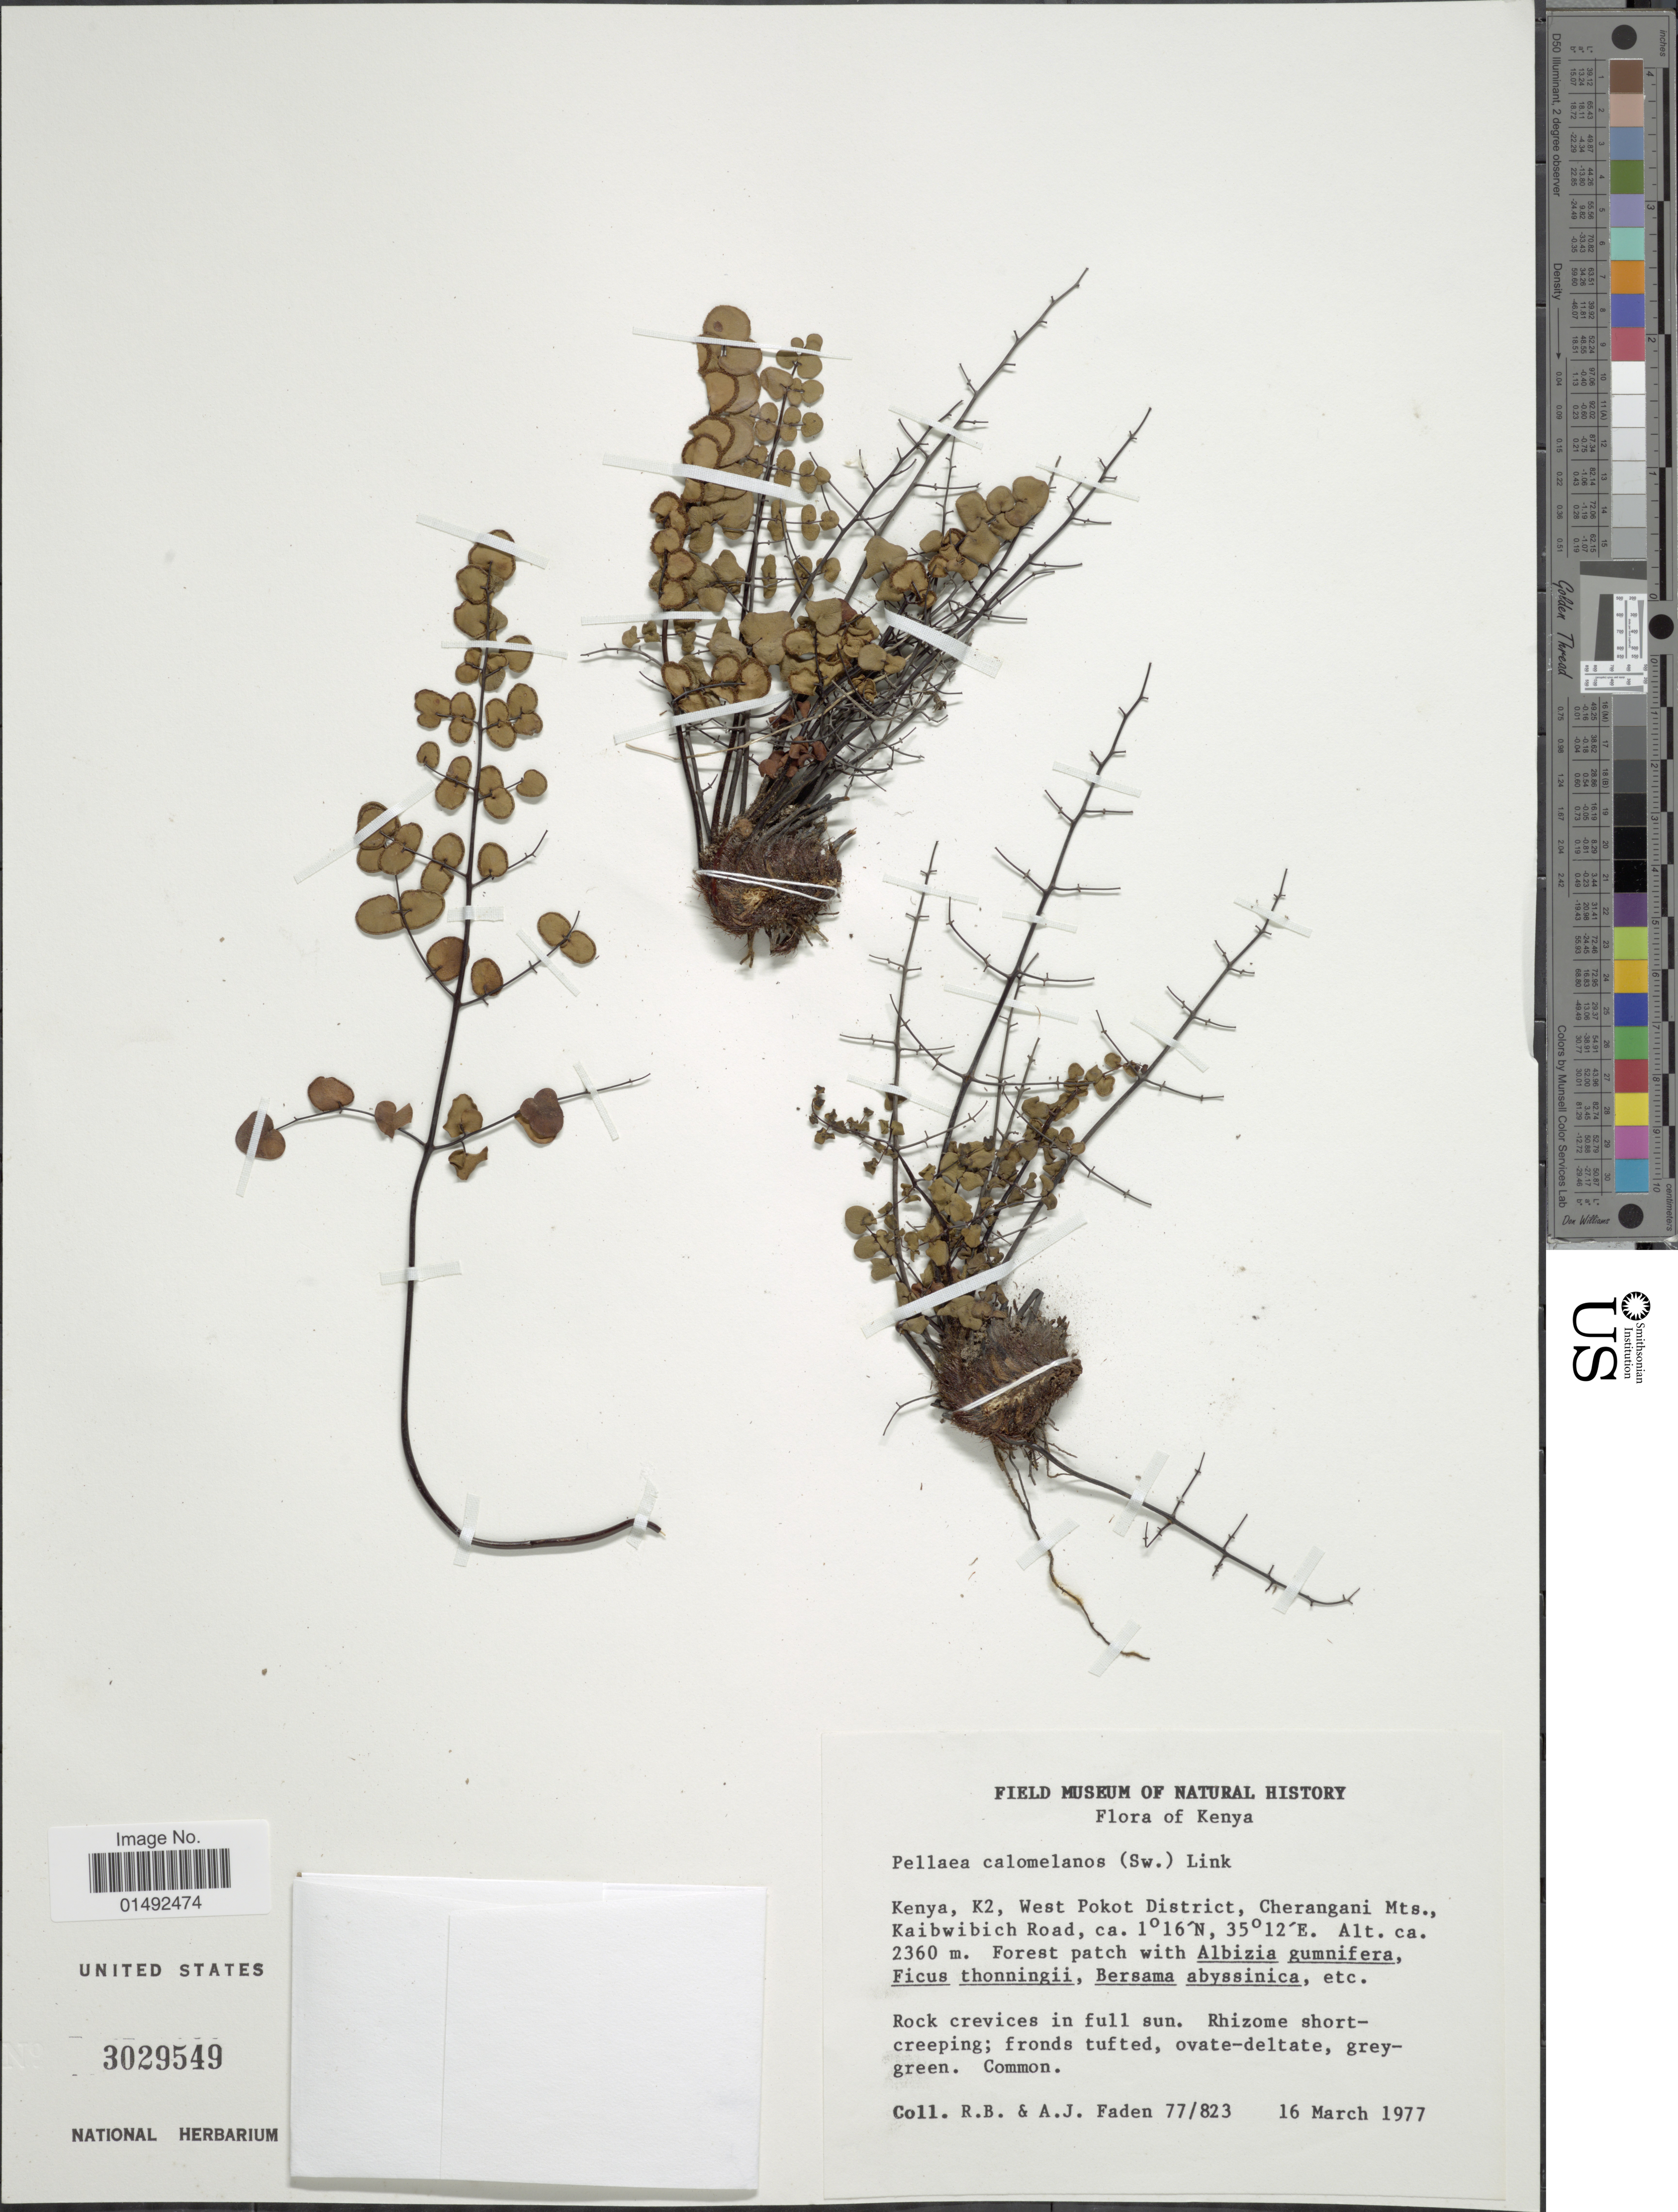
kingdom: Plantae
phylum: Tracheophyta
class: Polypodiopsida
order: Polypodiales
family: Pteridaceae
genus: Pellaea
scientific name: Pellaea calomelanos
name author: (Sw.) Link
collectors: R. B. Faden & A. J. Faden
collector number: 77/823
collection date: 1977-03-16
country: Kenya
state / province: West Pokot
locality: K2, West Pokot District, Cherangani Mts., Kaibwibich Road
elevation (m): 2360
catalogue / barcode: US 3029549